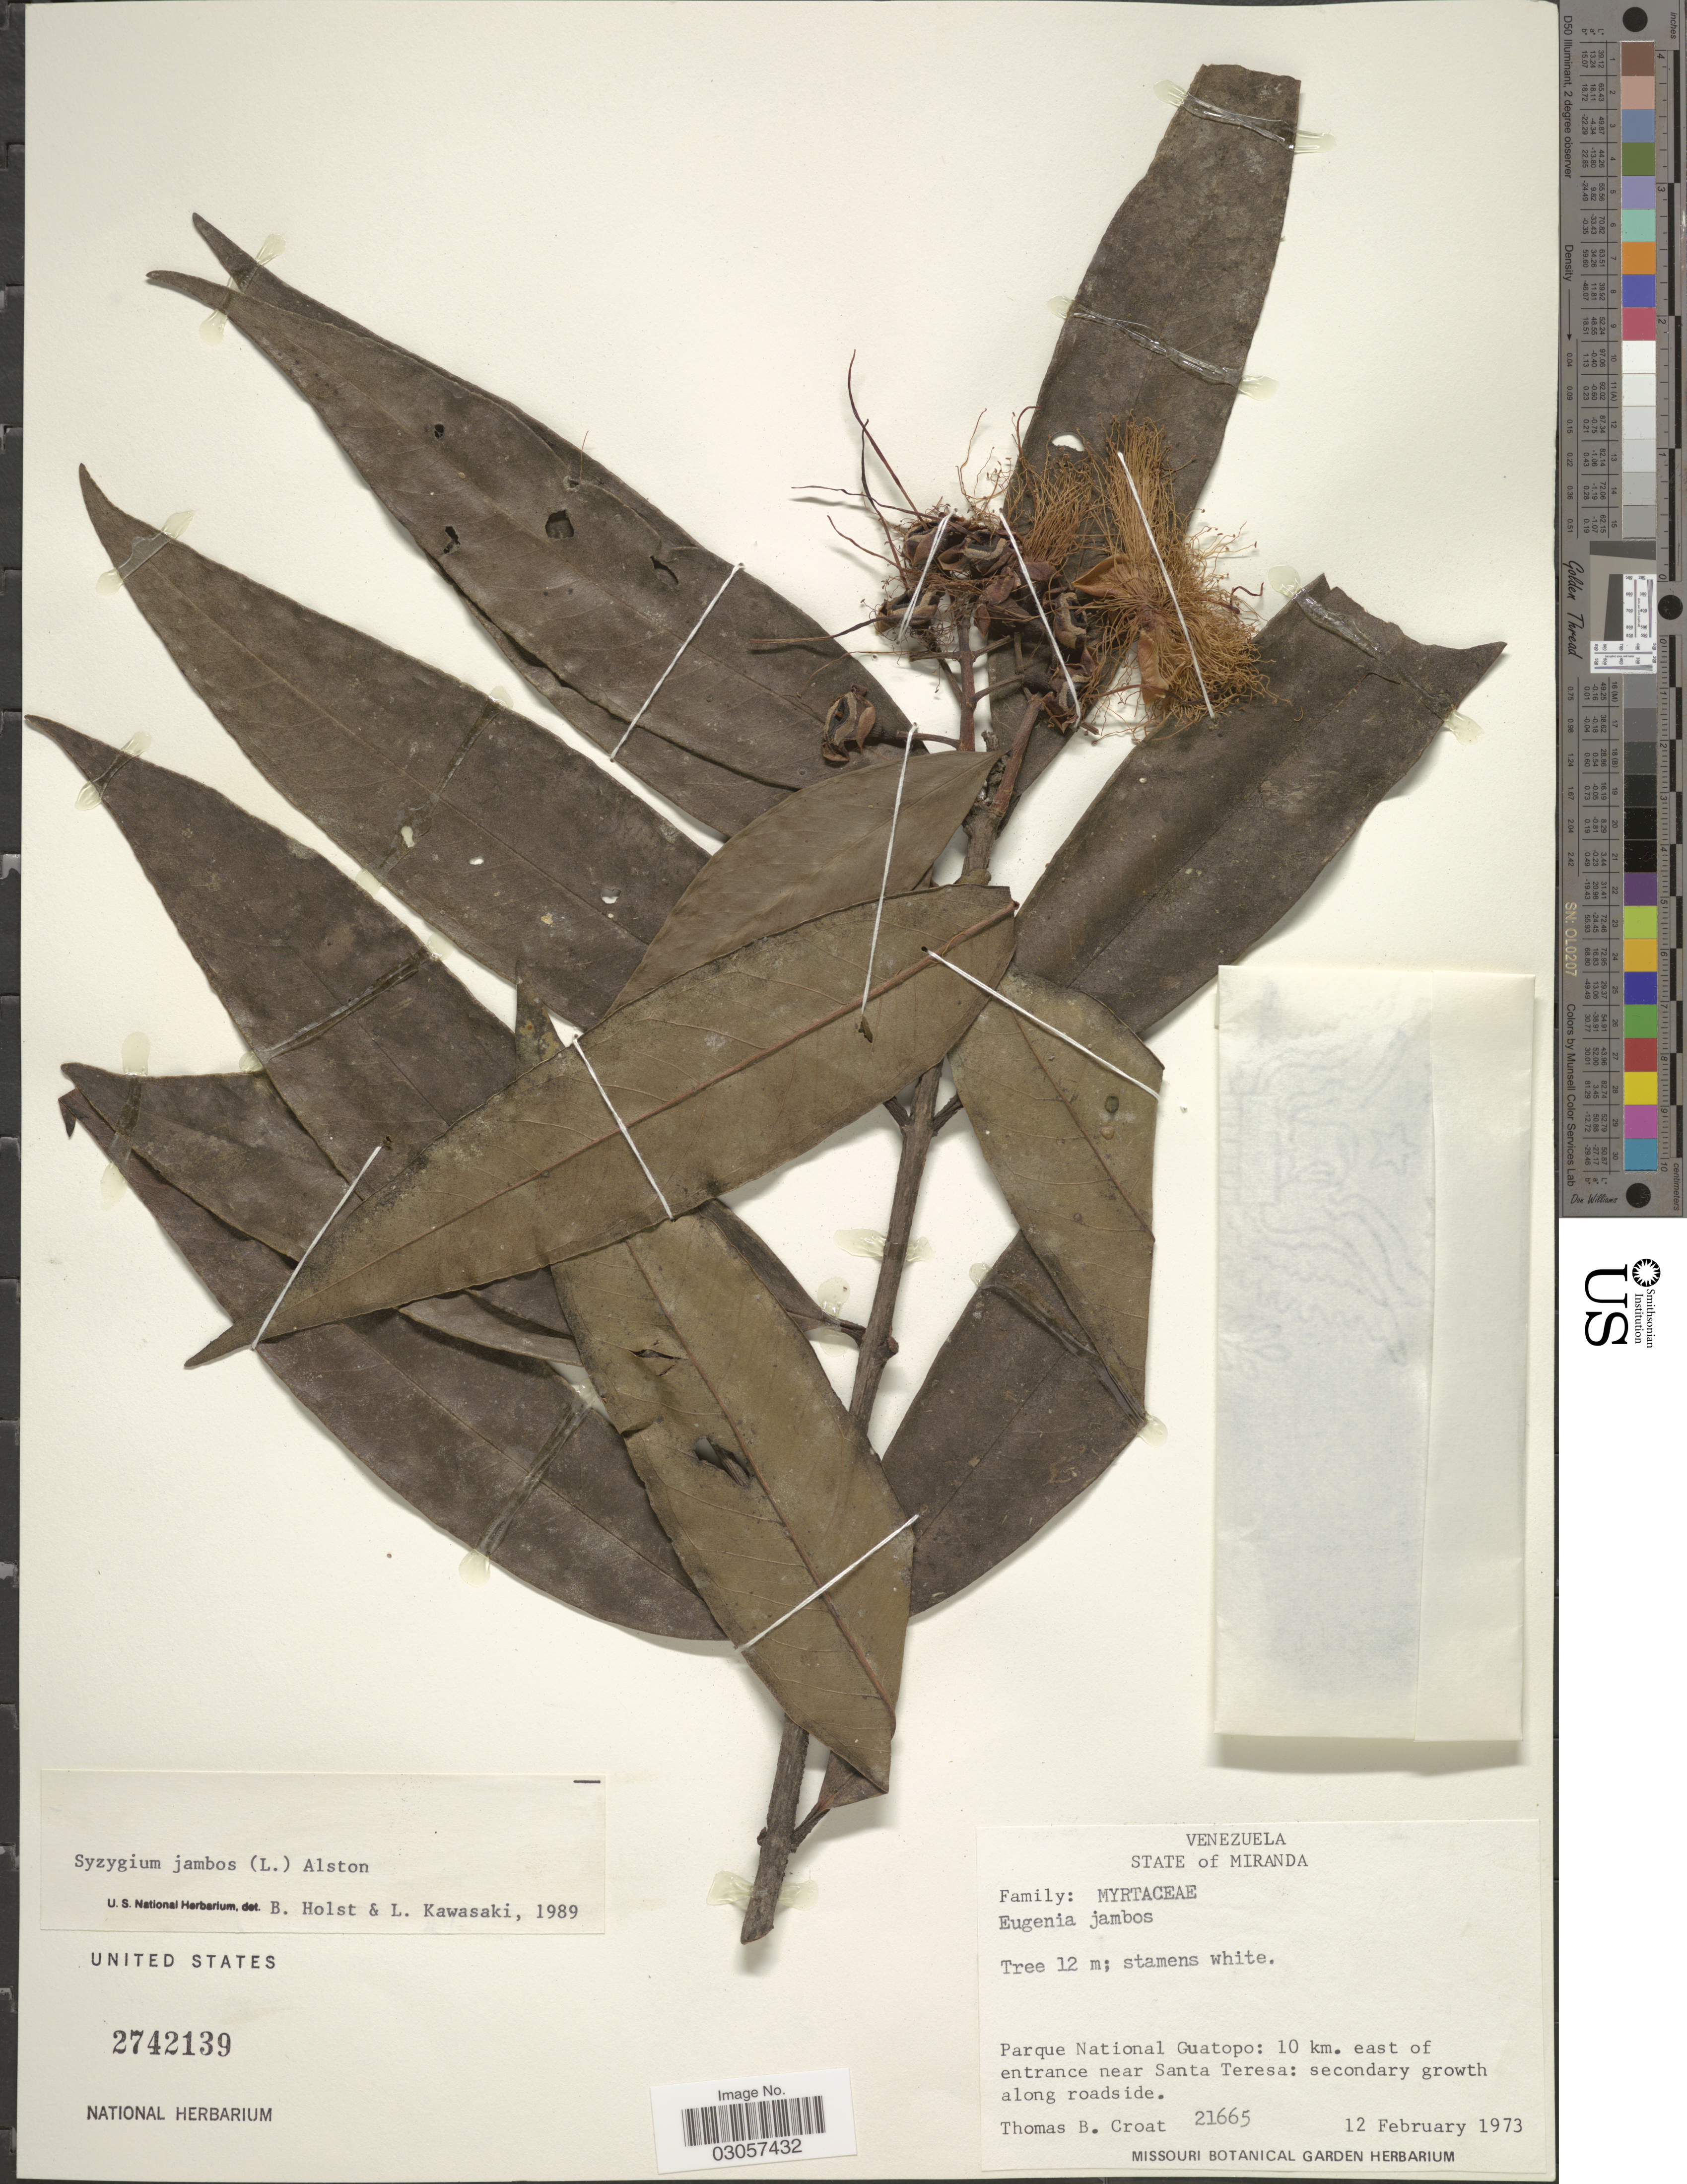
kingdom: Plantae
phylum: Tracheophyta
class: Magnoliopsida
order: Myrtales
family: Myrtaceae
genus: Syzygium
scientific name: Syzygium jambos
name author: (L.) Alston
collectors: T. B. Croat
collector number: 21665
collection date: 1973-02-12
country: Venezuela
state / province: Miranda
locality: State of Miranda, Parque National Guatopo: 10 km. east of entrance near Santa Teresa: secondary growth along roadside.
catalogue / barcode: US 2742139